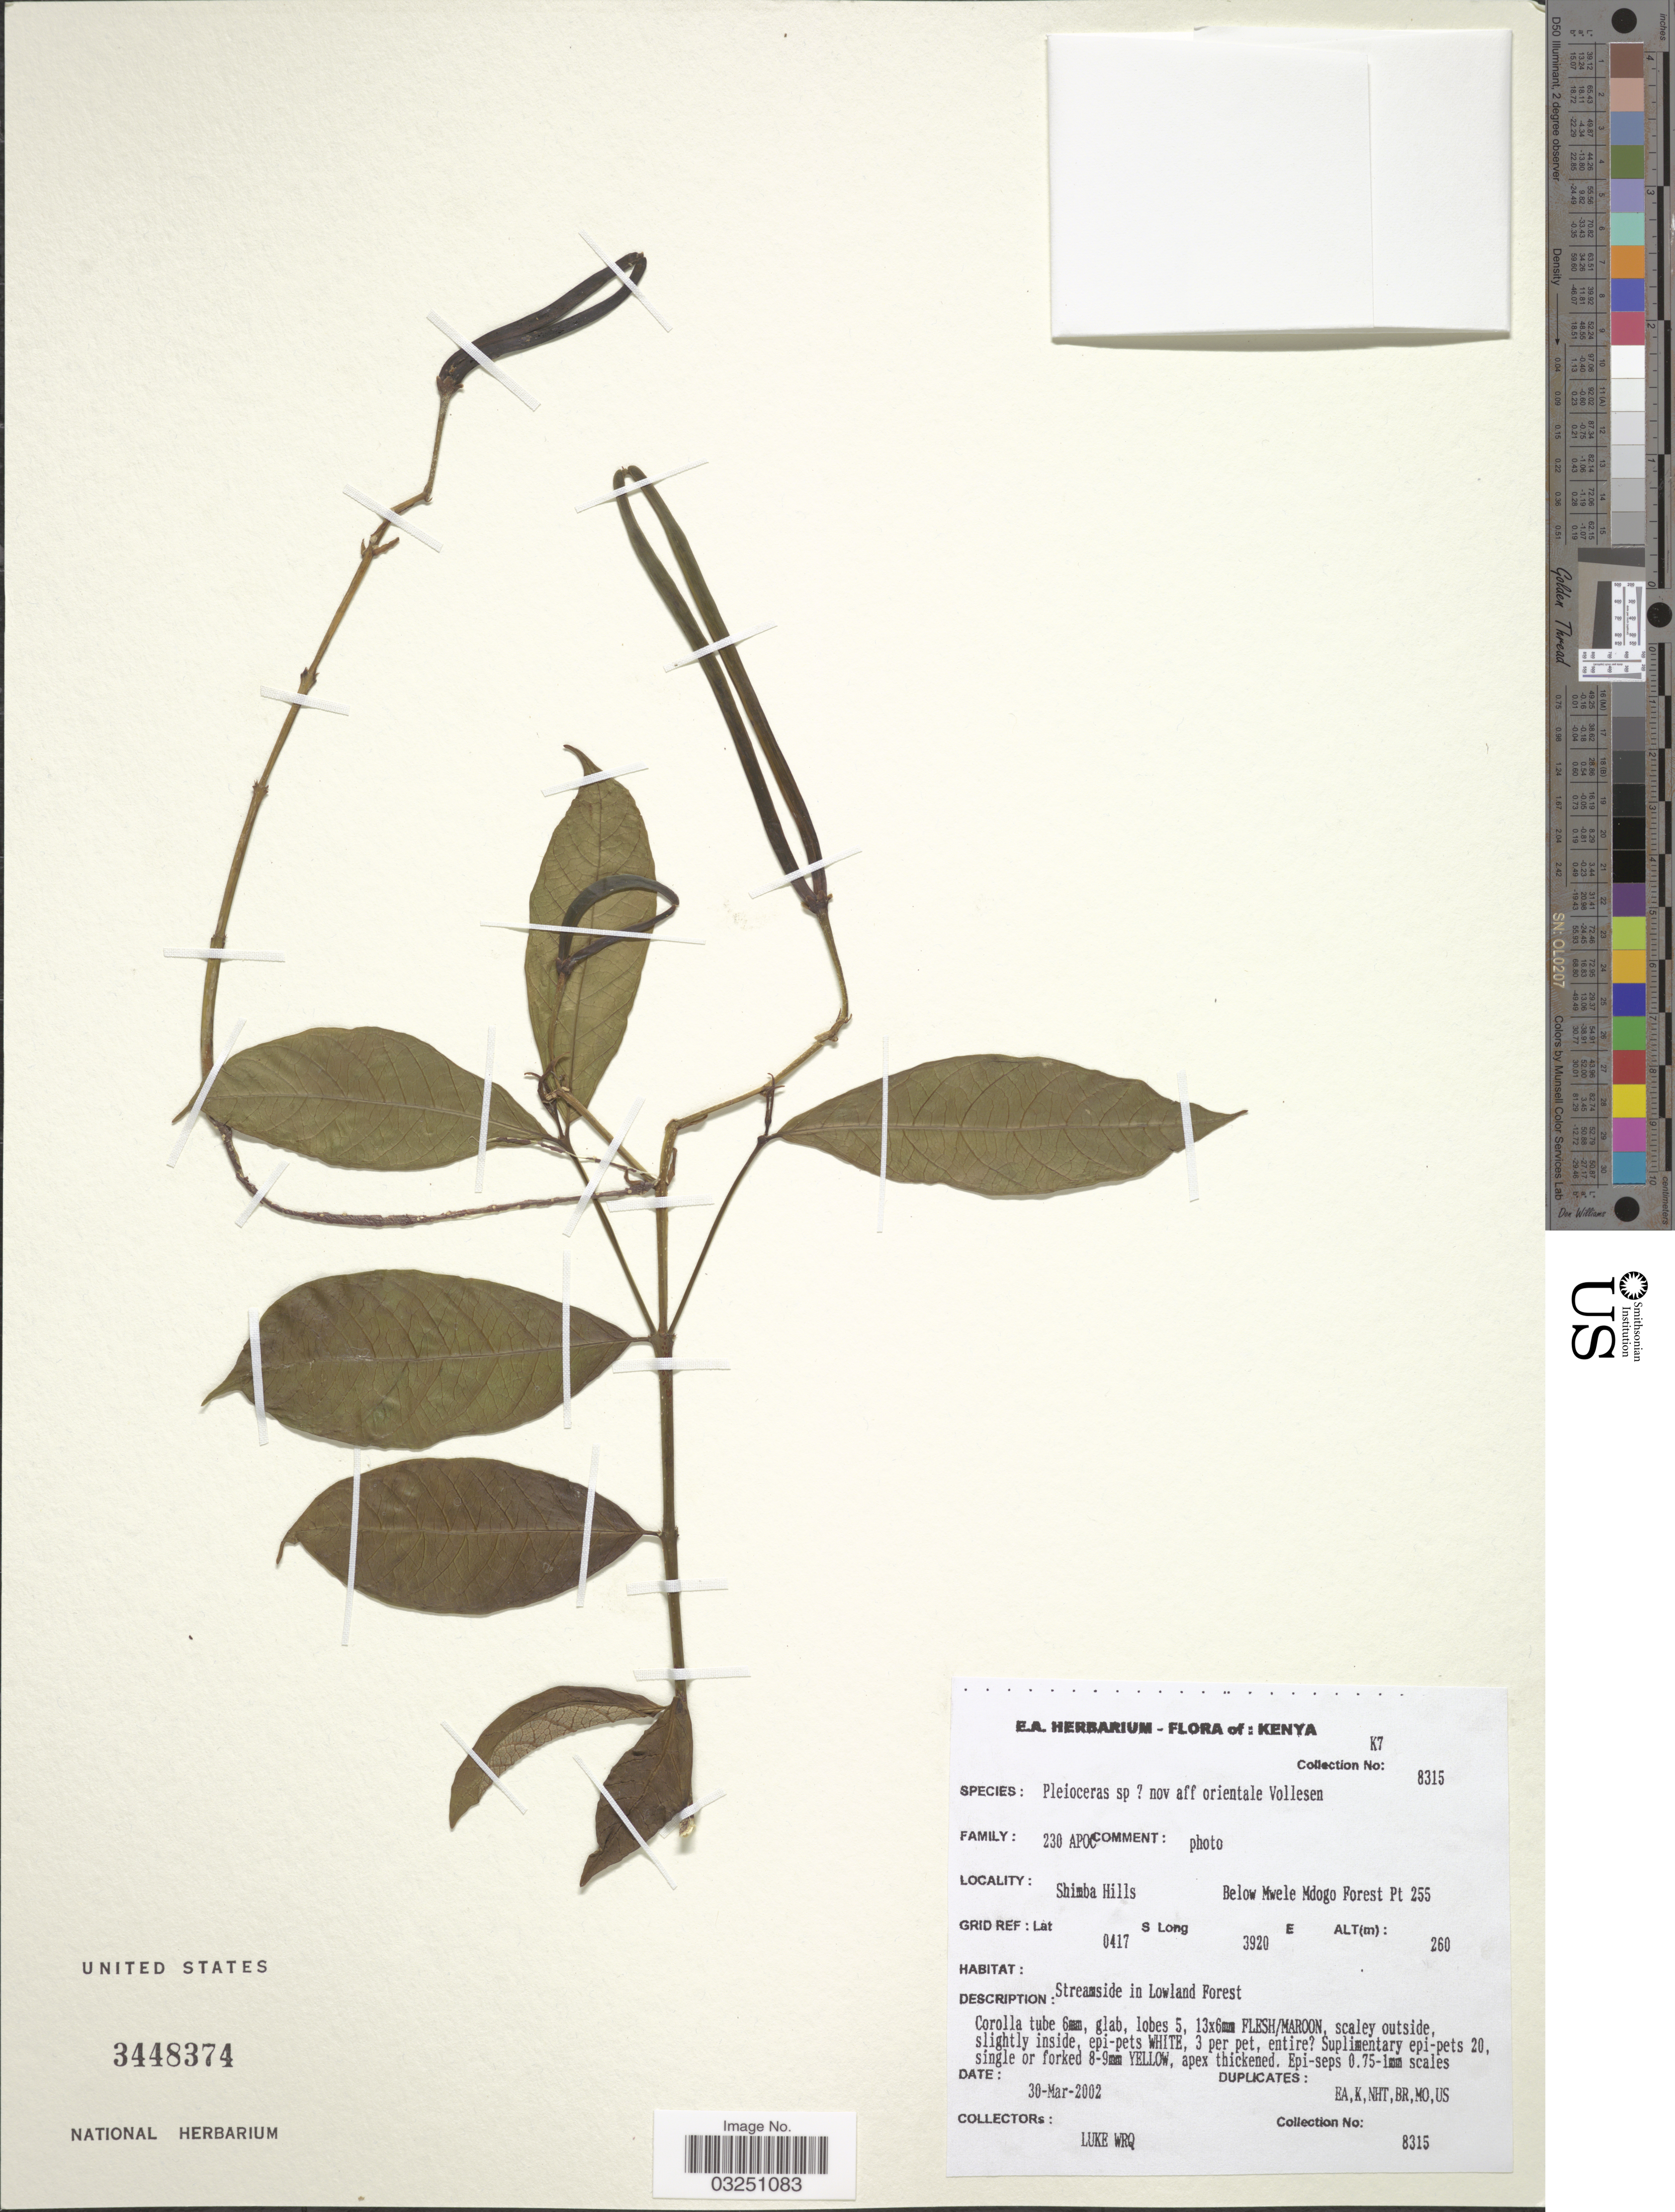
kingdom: Plantae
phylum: Tracheophyta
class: Magnoliopsida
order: Gentianales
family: Apocynaceae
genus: Pleioceras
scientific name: Pleioceras sp.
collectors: Q. Luke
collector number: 8315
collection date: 2002-03-30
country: Kenya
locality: K7, Shimba Hills, Below Mwele Mdogo Forest Pt 255.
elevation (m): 260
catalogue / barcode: US 3448374